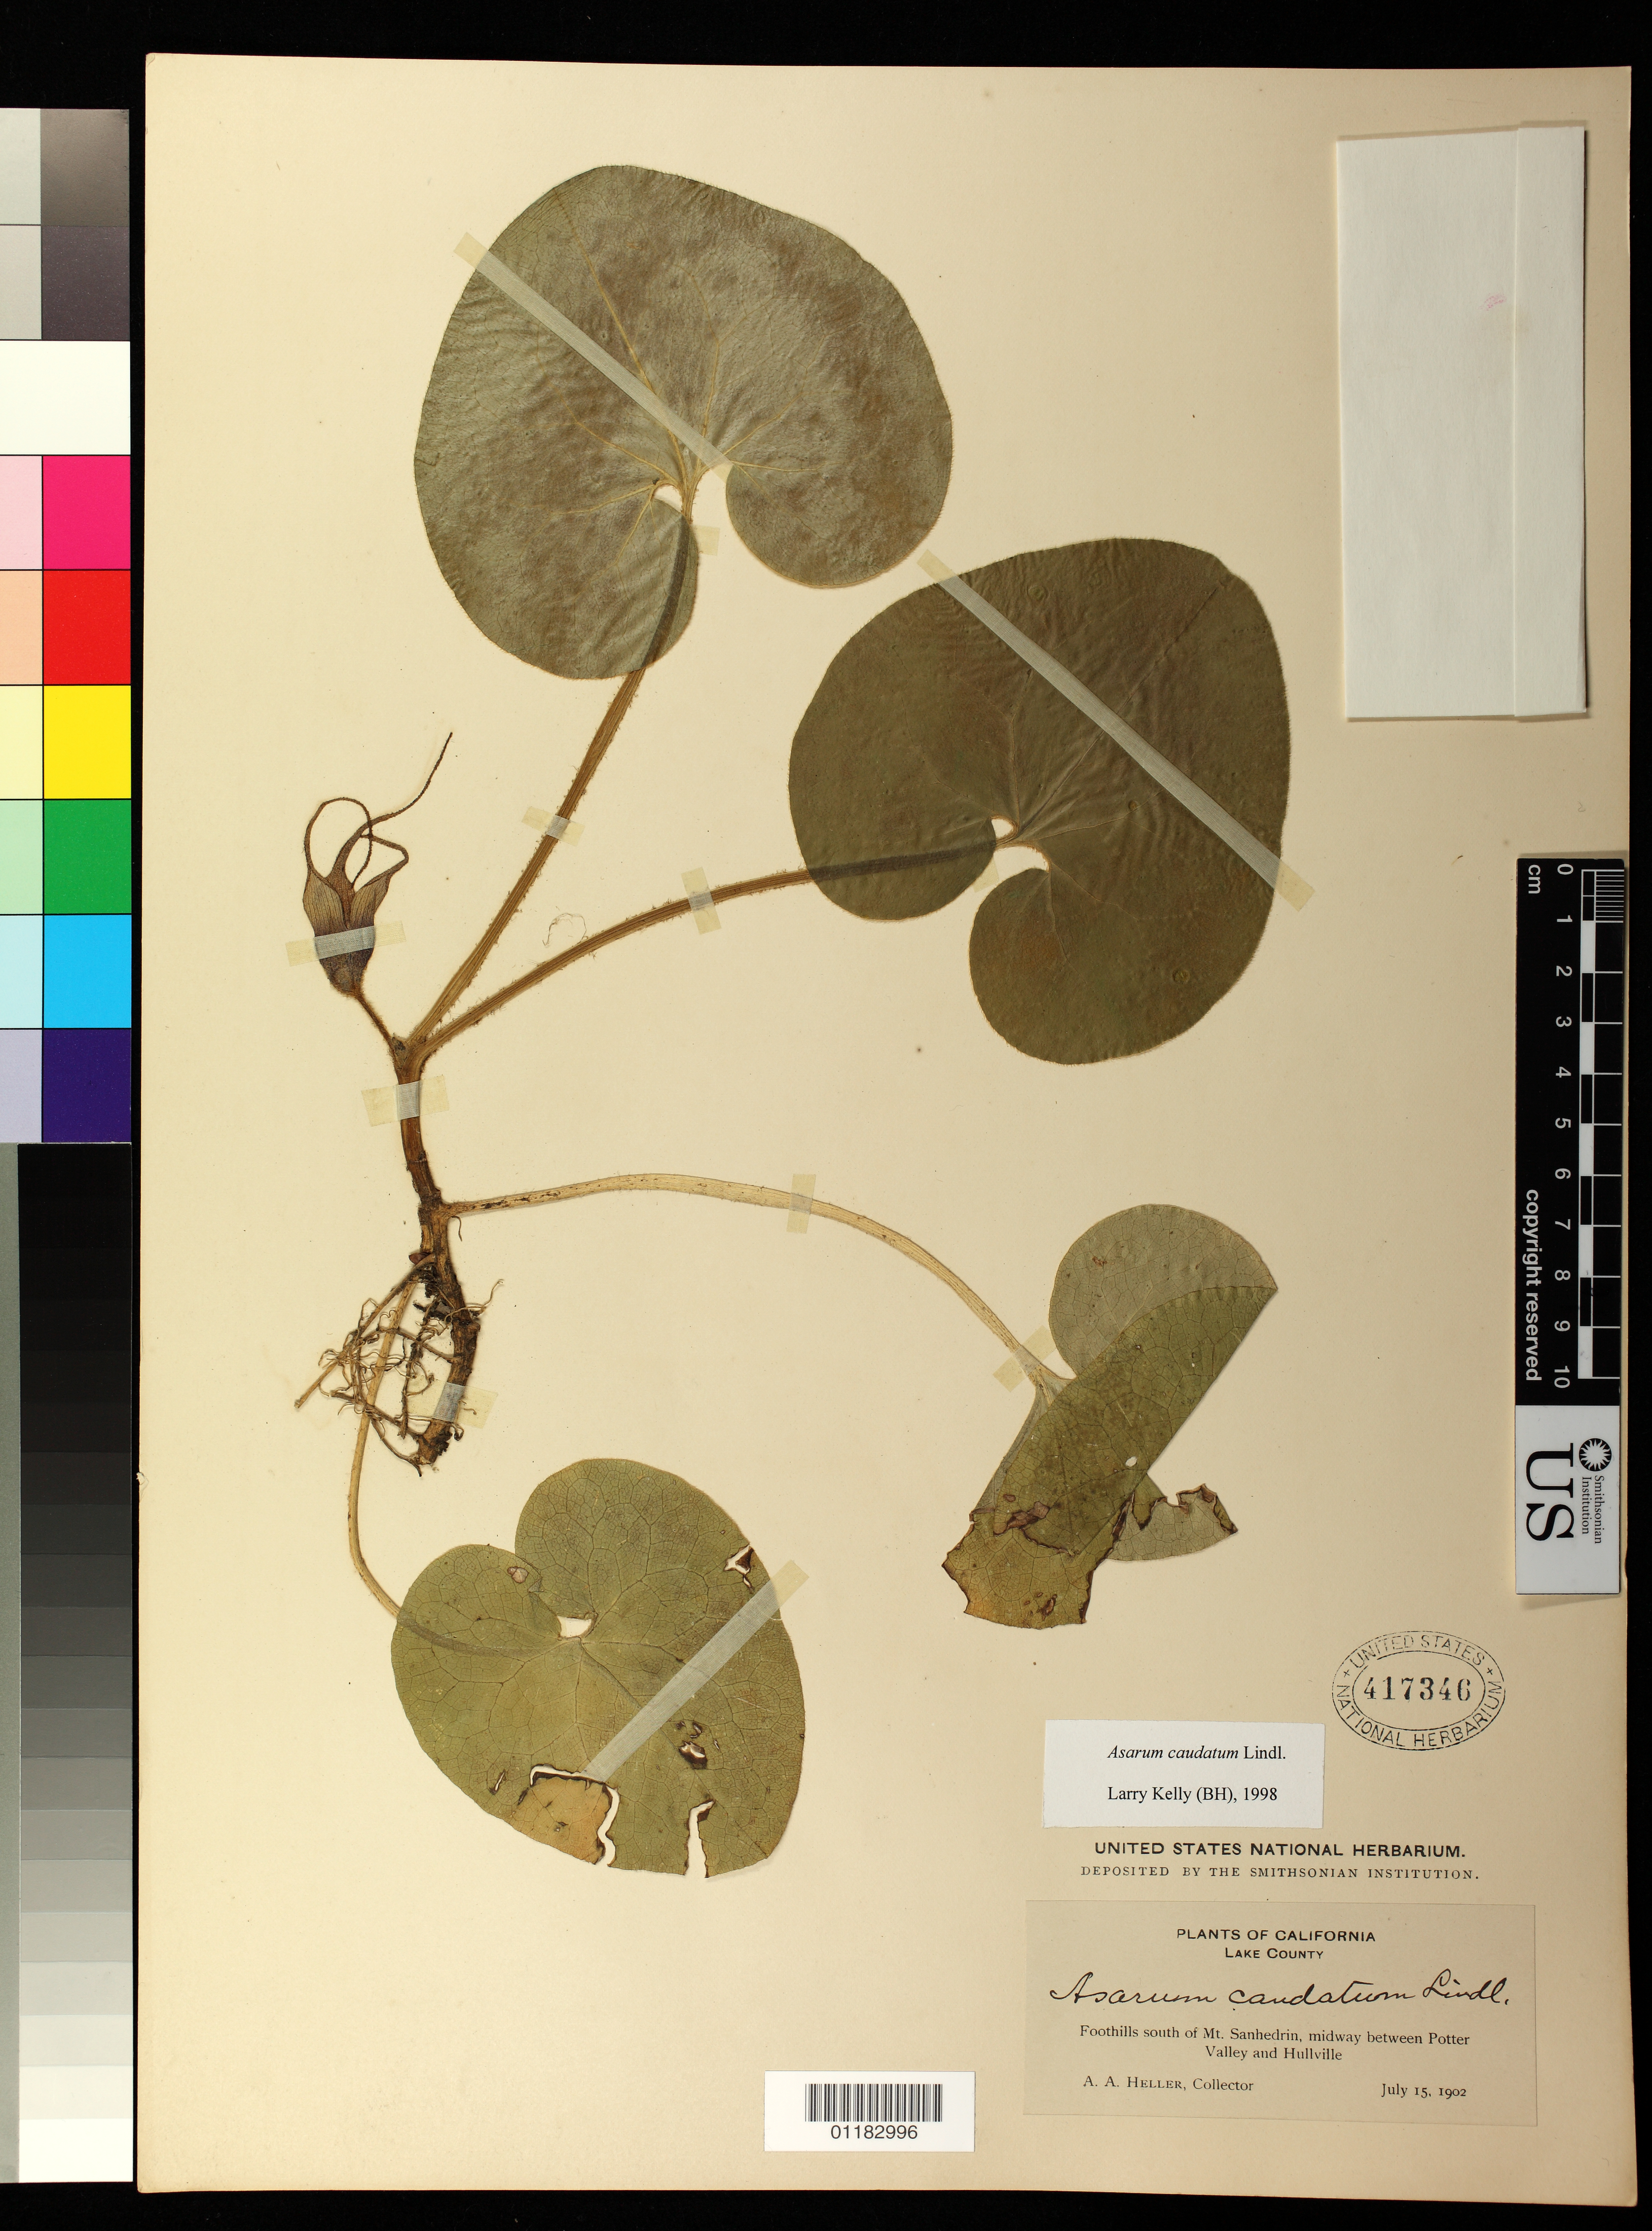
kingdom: Plantae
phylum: Tracheophyta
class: Magnoliopsida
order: Piperales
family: Aristolochiaceae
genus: Asarum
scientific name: Asarum caudatum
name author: Lindl.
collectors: A. A. Heller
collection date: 1902-07-15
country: United States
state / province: California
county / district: Lake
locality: Lake County: Foothills south of Mt. Sanhedrin, midway between Potter Valley and Hullville.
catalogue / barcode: US 417346